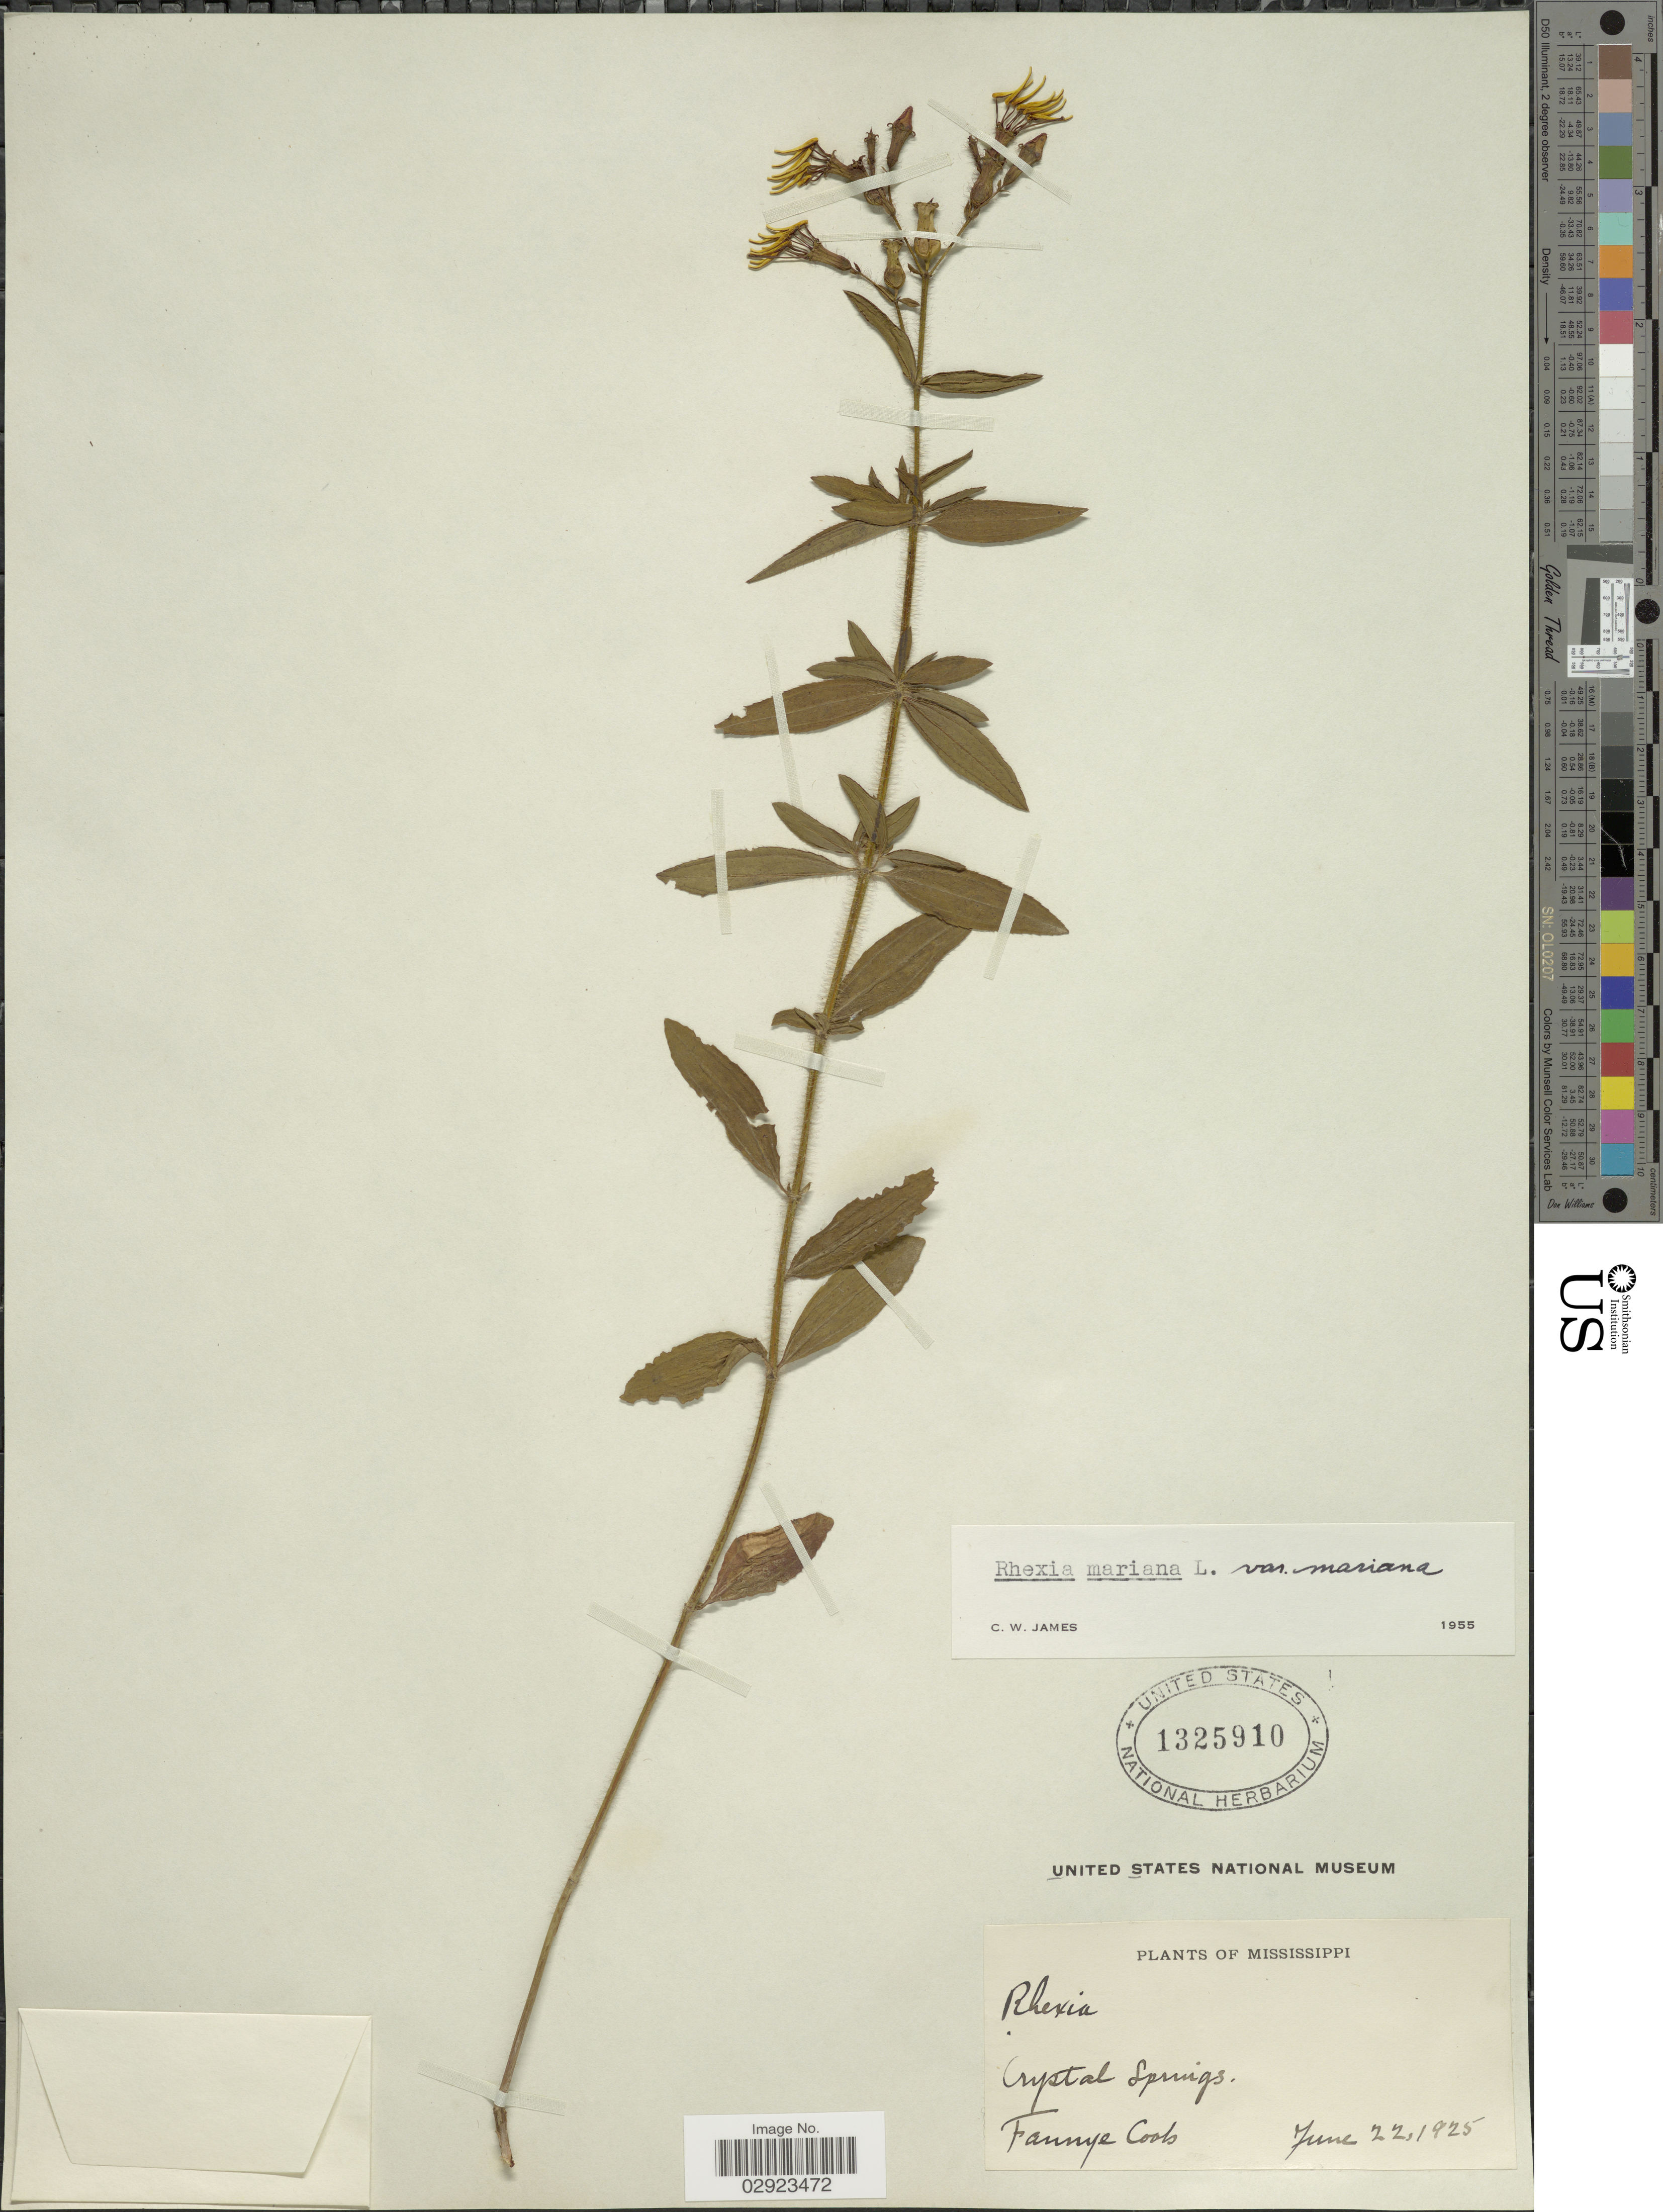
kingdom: Plantae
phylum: Tracheophyta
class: Magnoliopsida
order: Myrtales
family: Melastomataceae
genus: Rhexia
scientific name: Rhexia mariana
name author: L.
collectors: F. Coob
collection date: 1925-06-22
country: United States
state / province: Mississippi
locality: Crystal Springs.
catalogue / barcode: US 1325910